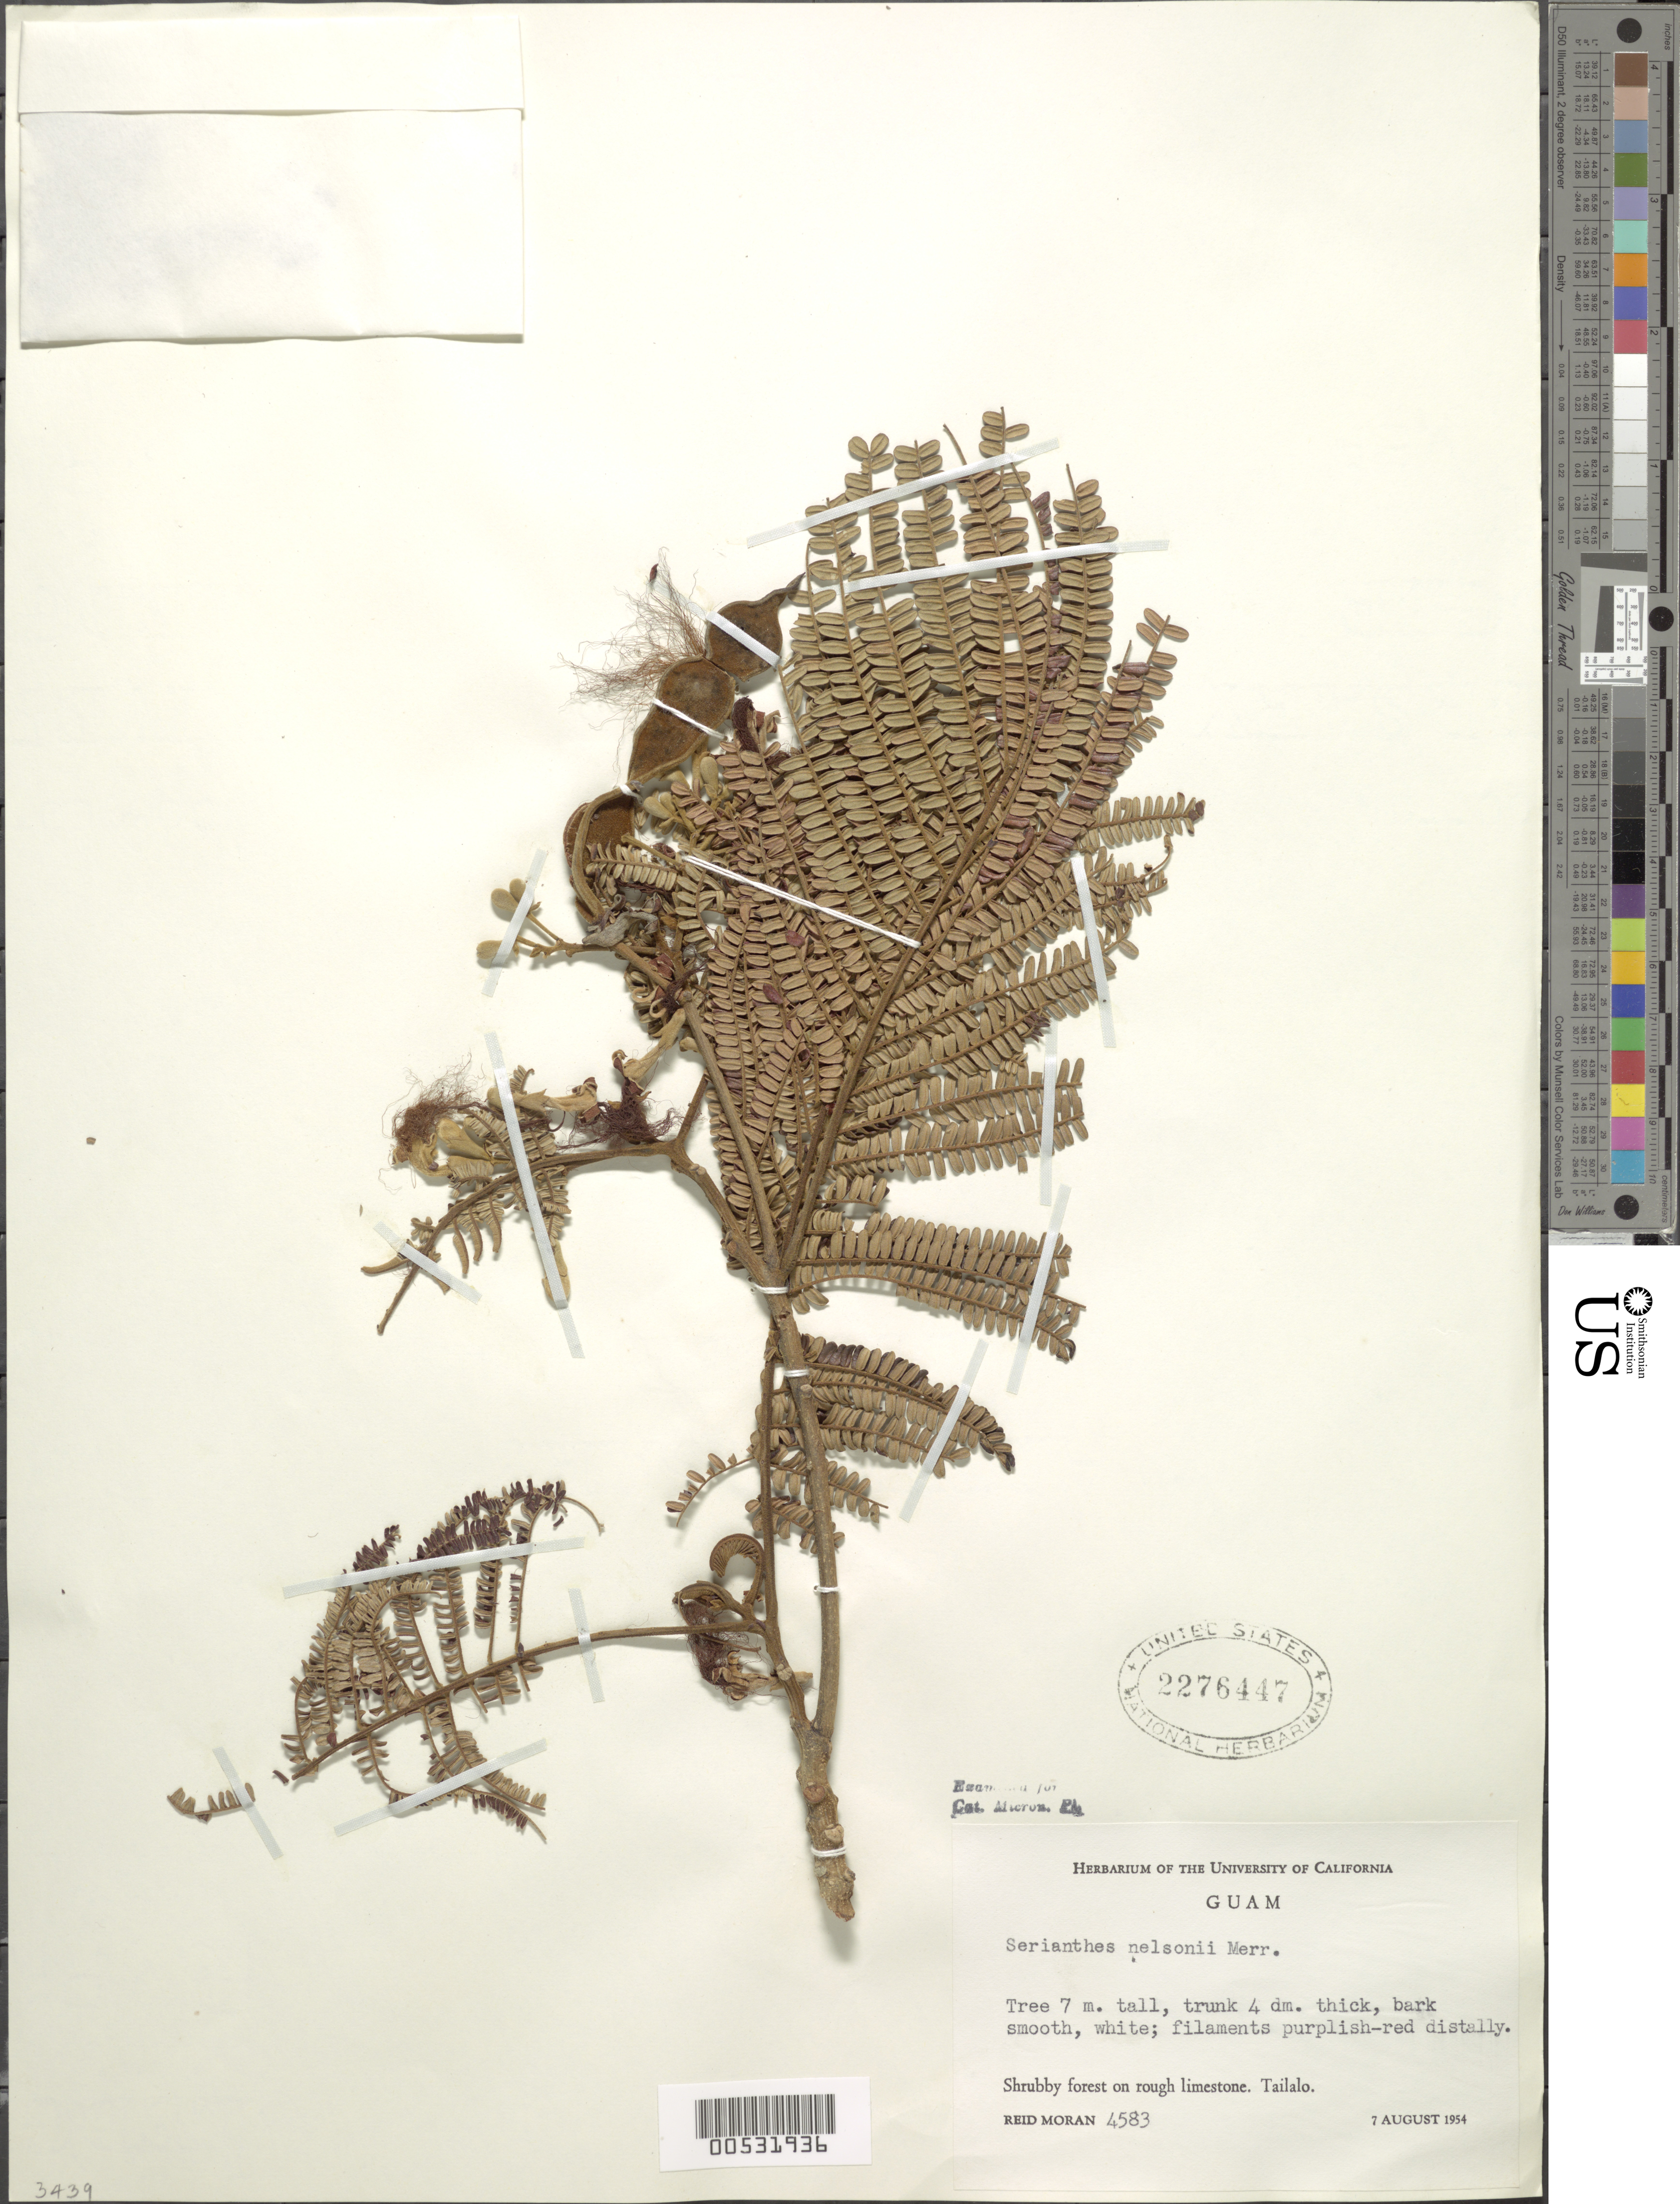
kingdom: Plantae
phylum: Tracheophyta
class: Magnoliopsida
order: Fabales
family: Fabaceae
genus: Serianthes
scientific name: Serianthes nelsonii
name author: Merr.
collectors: R. V. Moran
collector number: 4583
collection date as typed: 07 Aug 1954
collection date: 1954-08-07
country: Guam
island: Guam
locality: Tailalo.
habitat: Shrubby forest on rough limestone.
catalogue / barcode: US 2276447